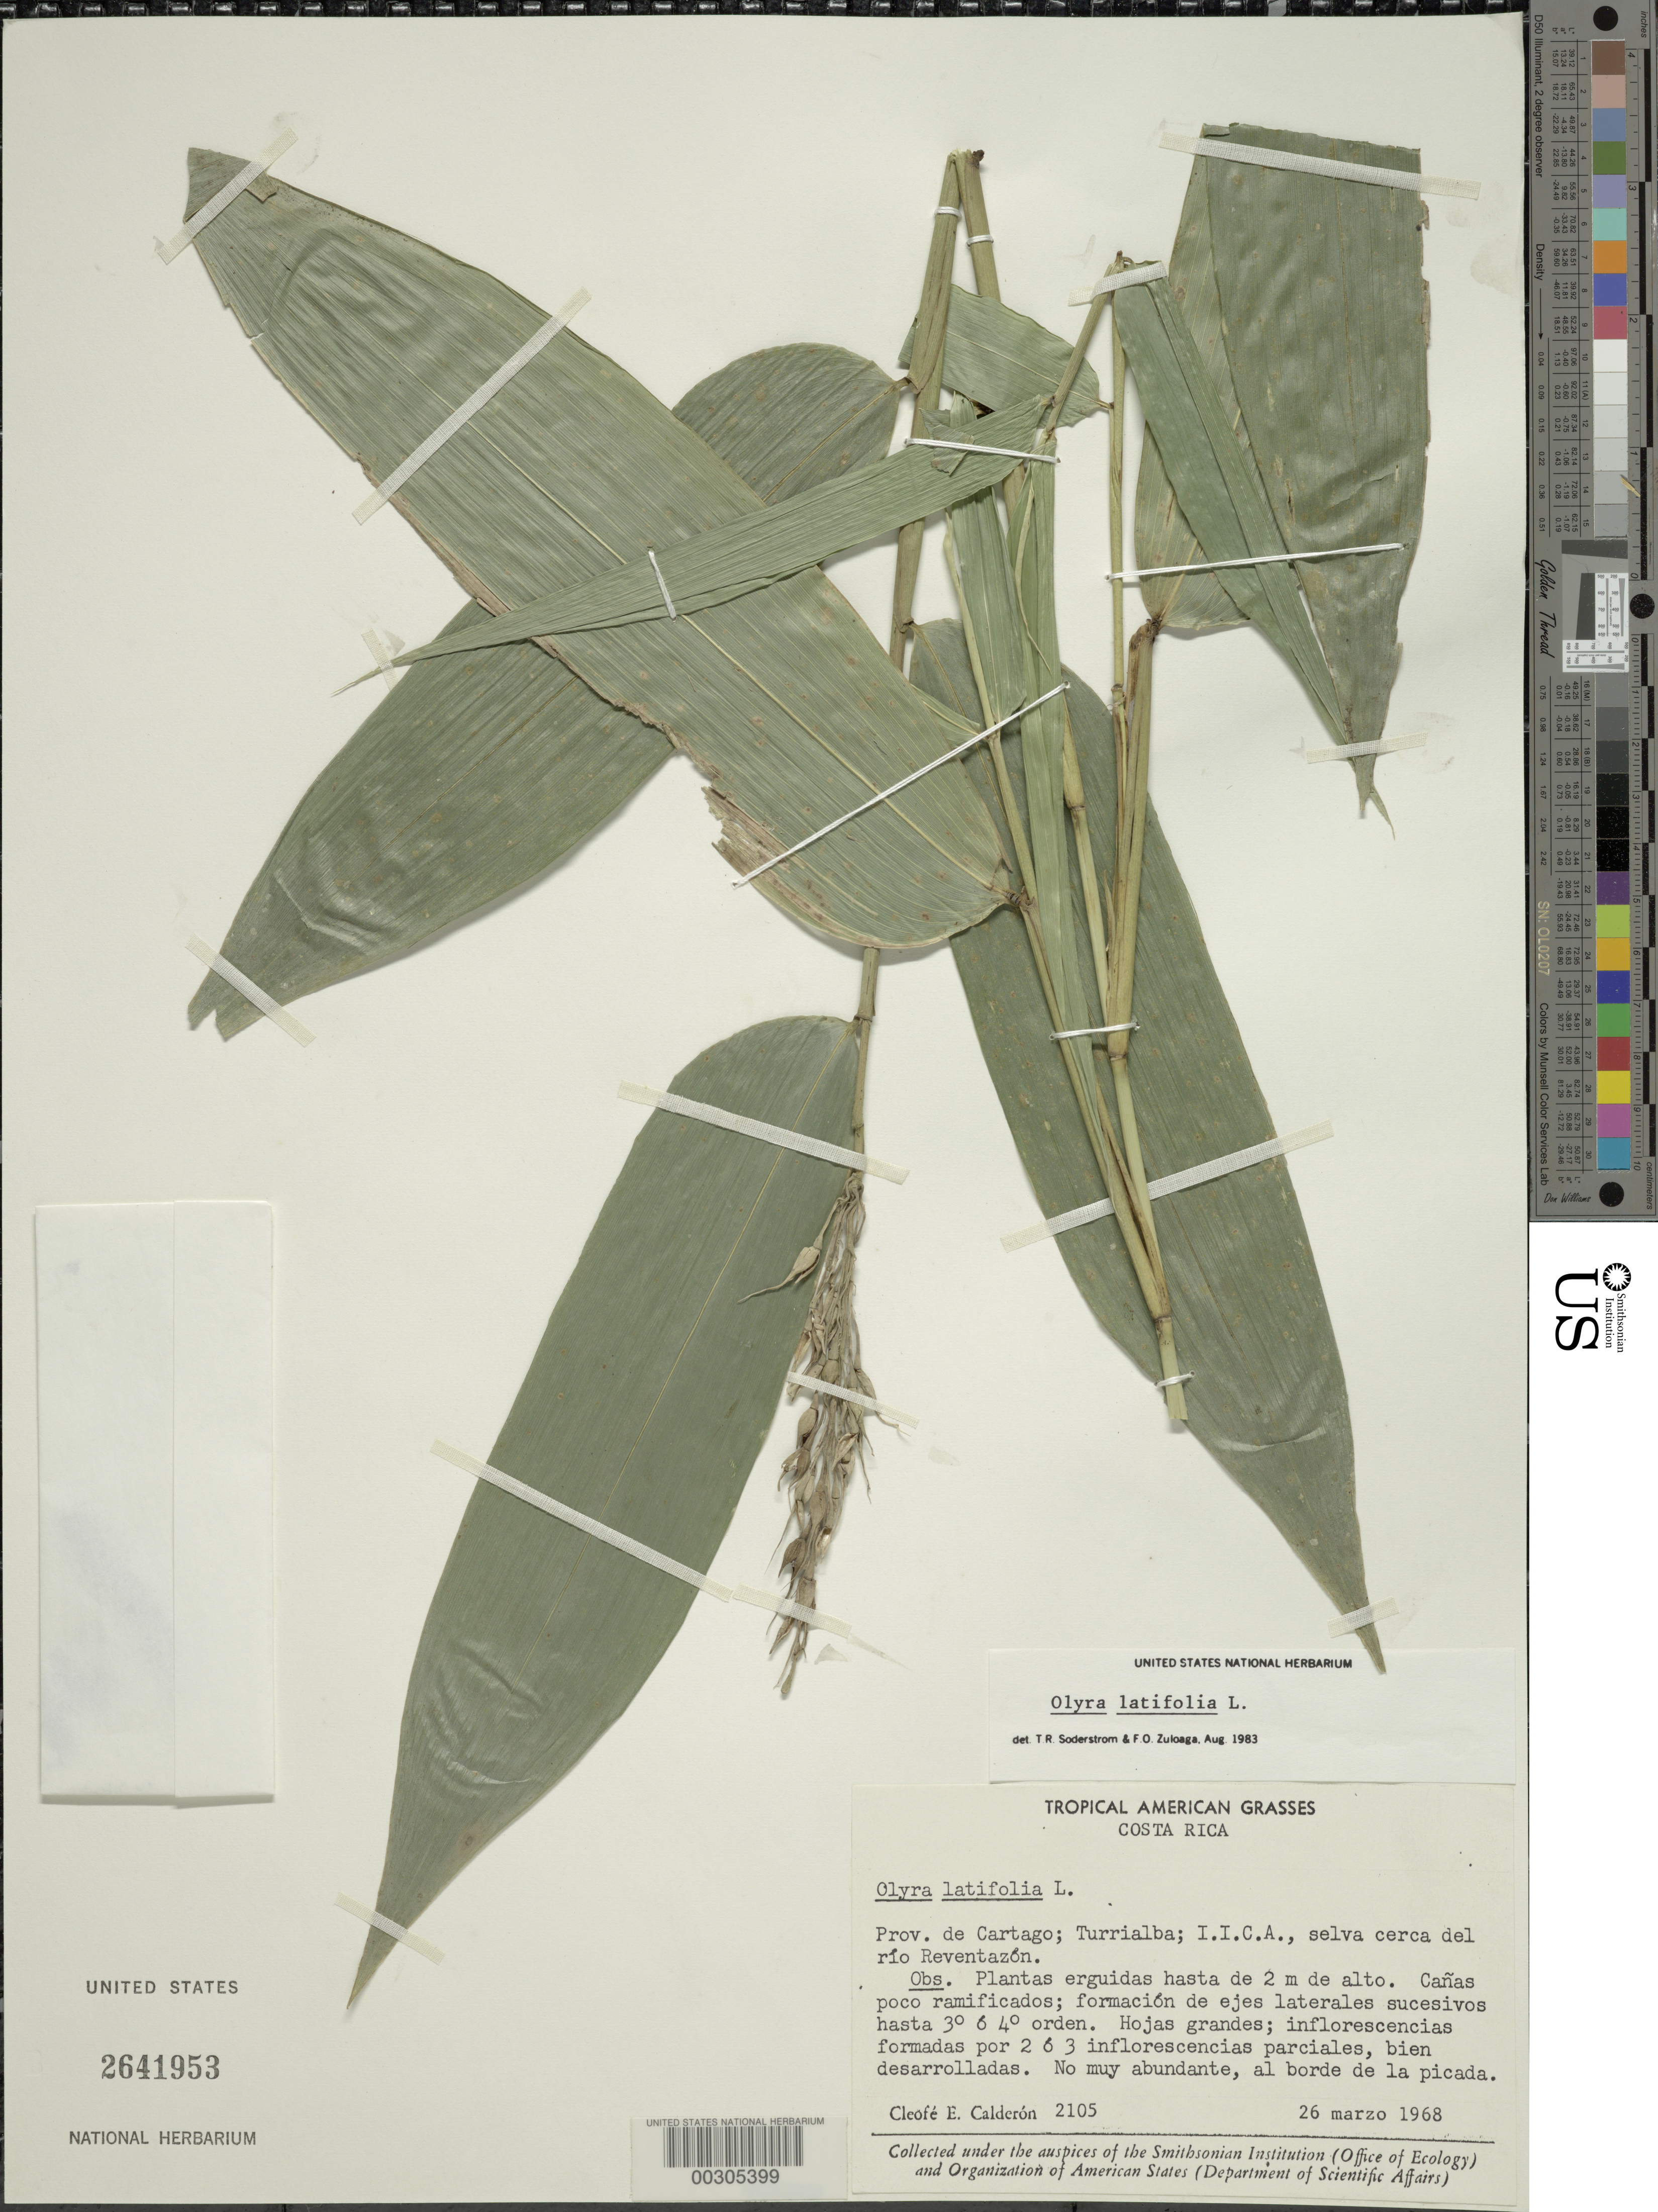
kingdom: Plantae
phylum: Tracheophyta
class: Liliopsida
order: Poales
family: Poaceae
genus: Olyra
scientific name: Olyra latifolia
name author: L.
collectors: C. E. Calderón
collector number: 2105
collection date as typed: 26 Mar 1968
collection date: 1968-03-26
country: Costa Rica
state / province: Cartago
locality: Turrialba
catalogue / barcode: US 2641953